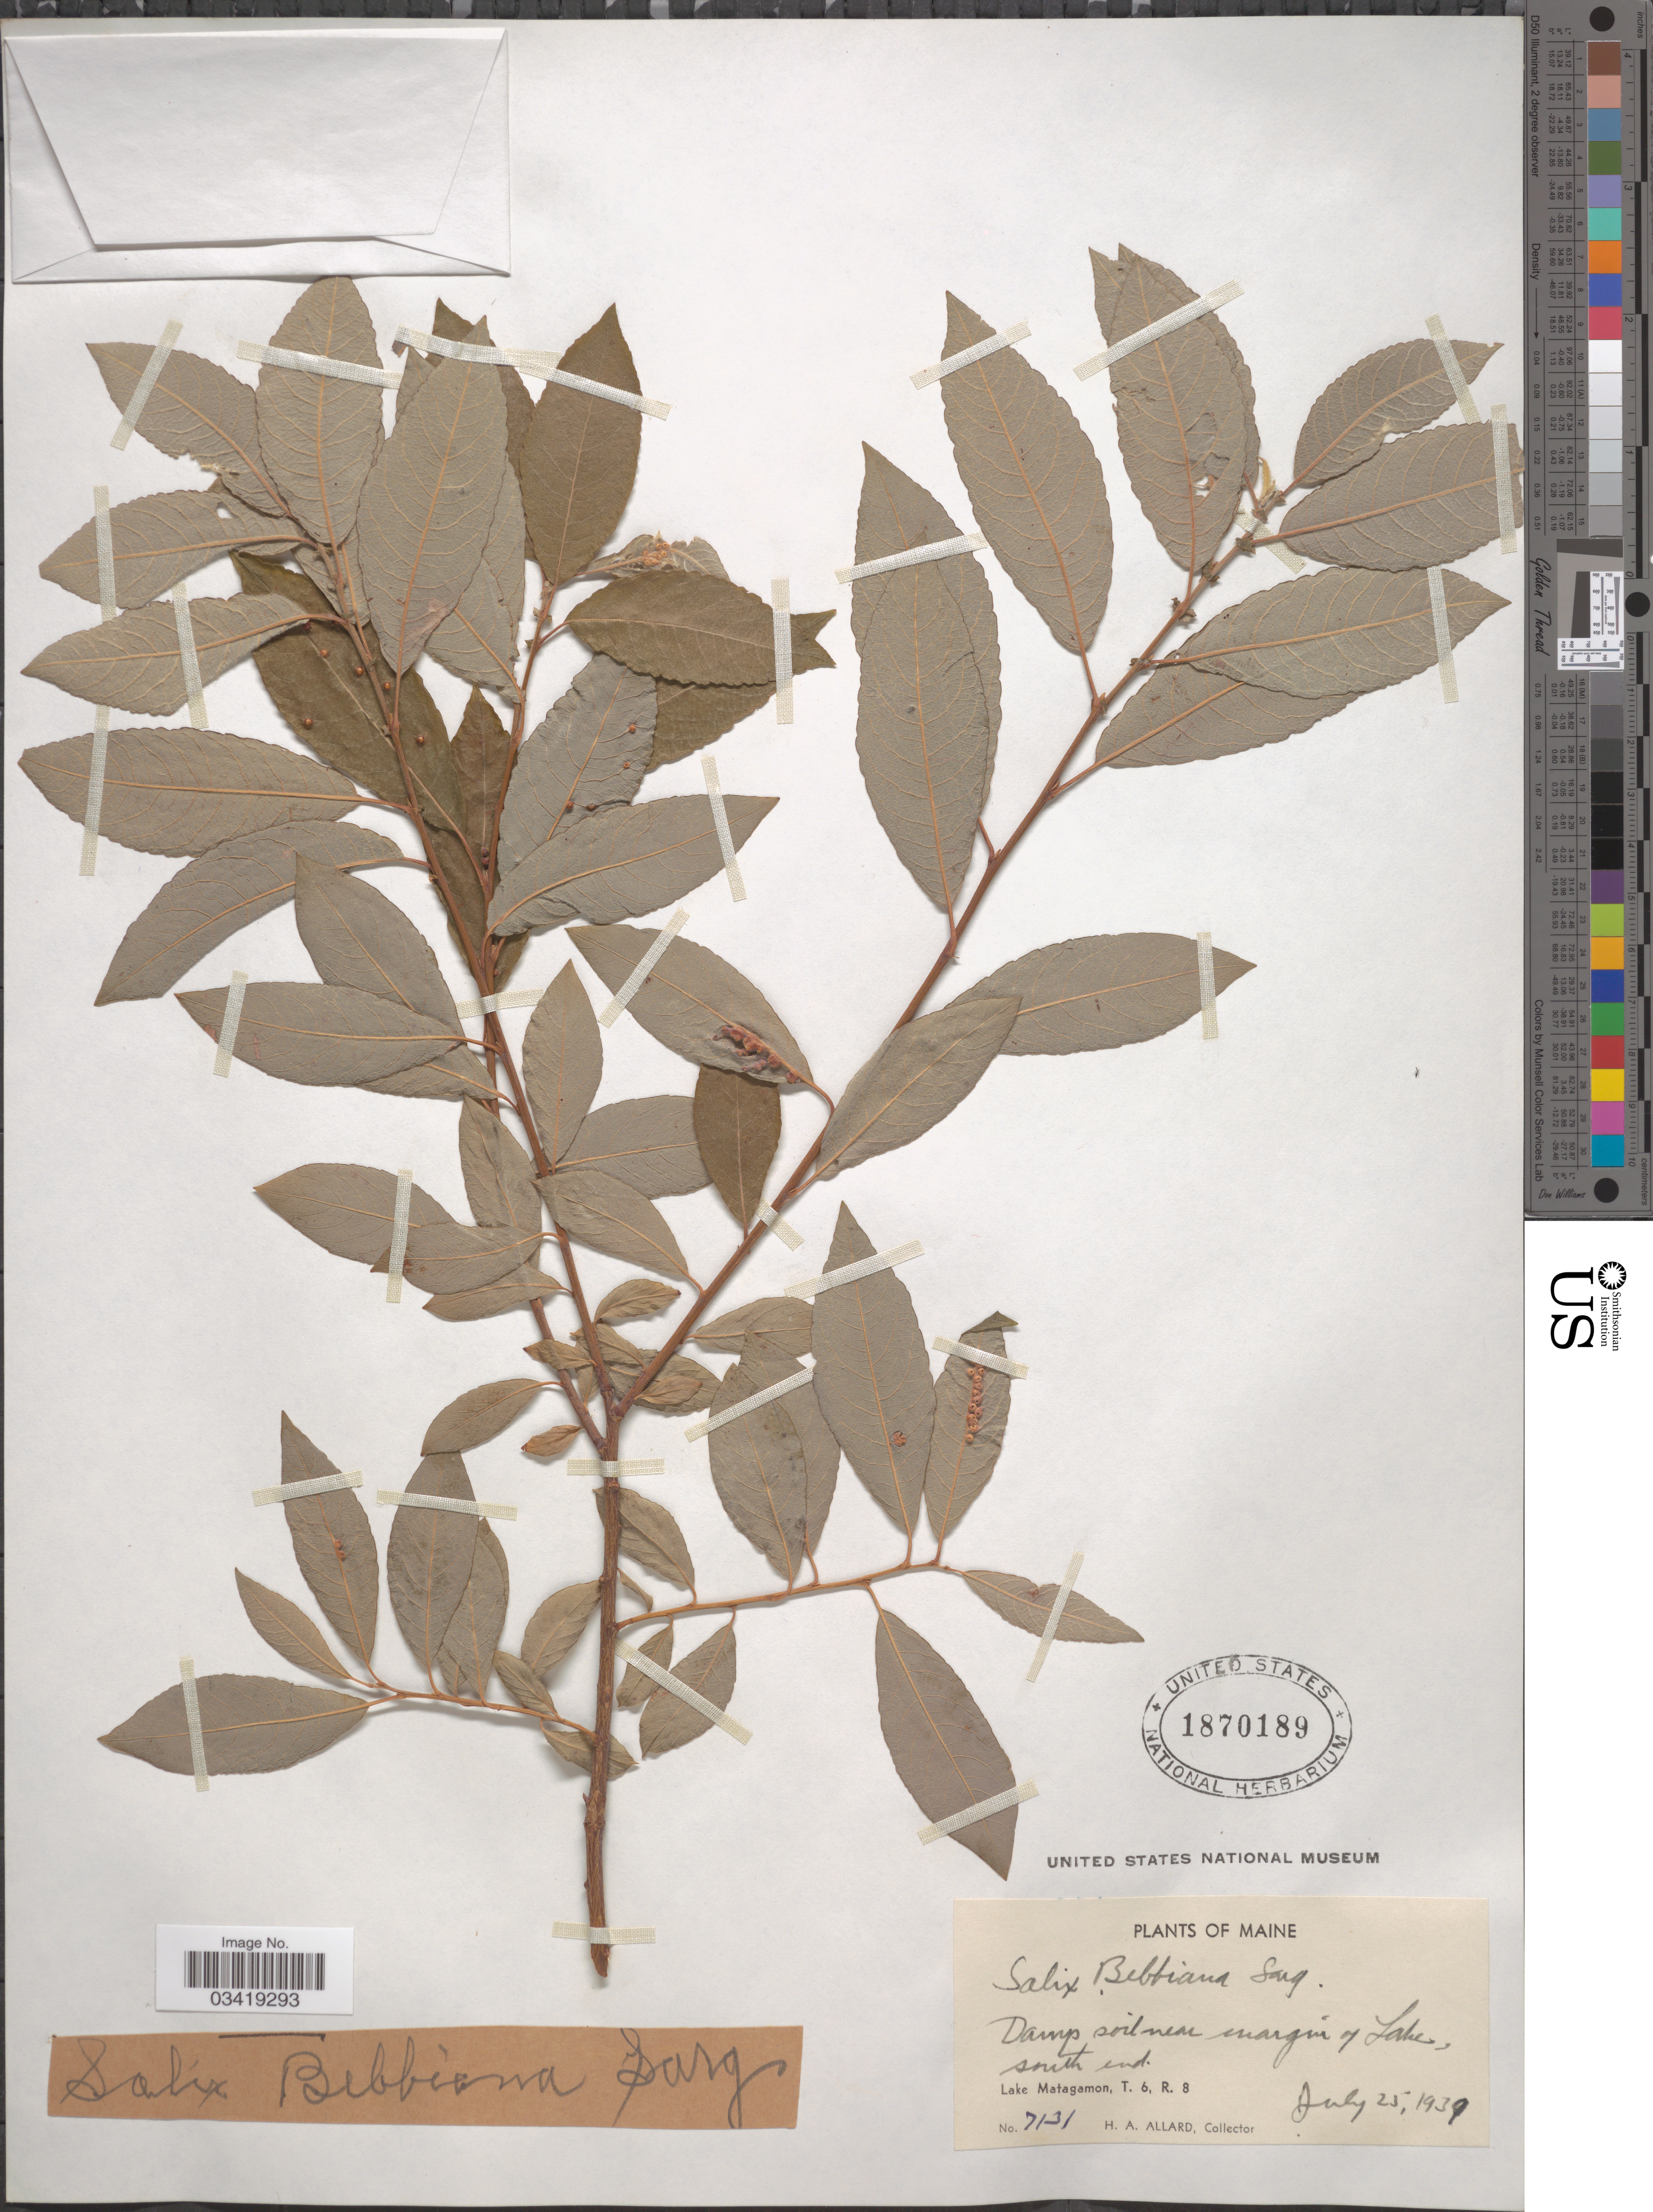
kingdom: Plantae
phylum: Tracheophyta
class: Magnoliopsida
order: Malpighiales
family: Salicaceae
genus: Salix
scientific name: Salix bebbiana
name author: Sarg.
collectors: H. A. Allard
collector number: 7131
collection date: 1939-07-25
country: United States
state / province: Maine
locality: Damp soil near margin of Lake, south end. Lake Matagamon, T. 6, R. 8.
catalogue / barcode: US 1870189